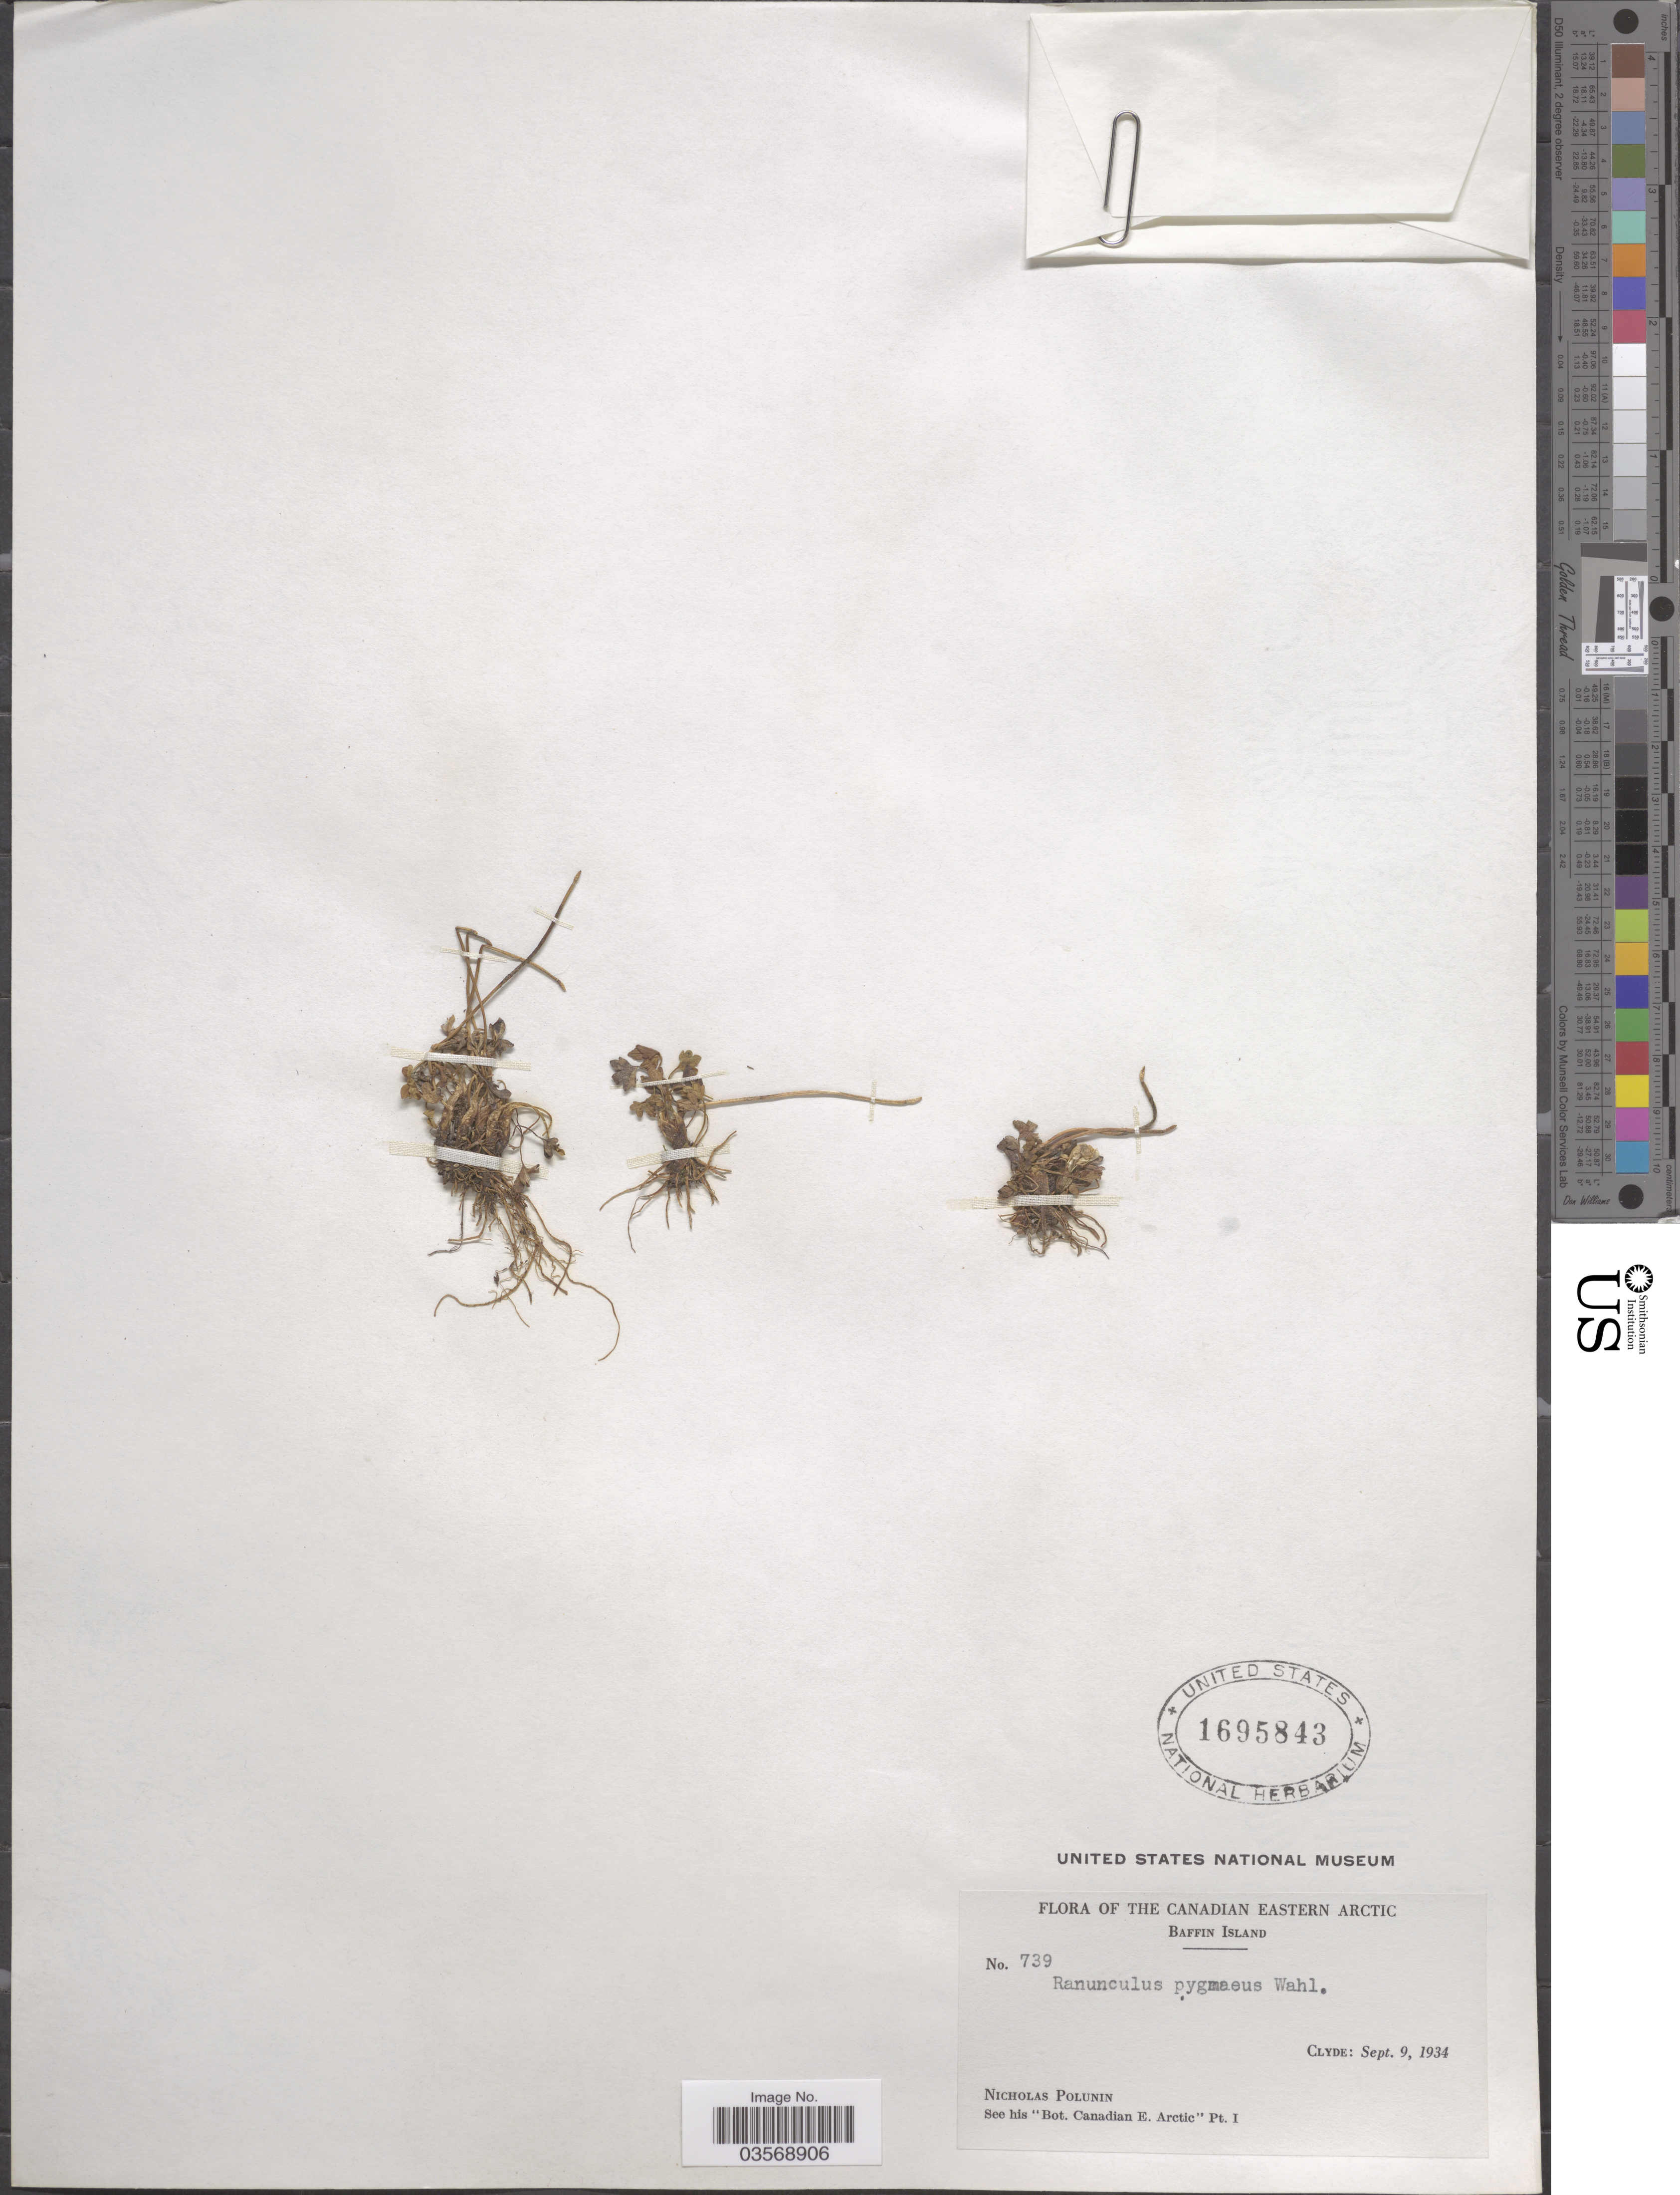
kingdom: Plantae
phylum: Tracheophyta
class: Magnoliopsida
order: Ranunculales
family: Ranunculaceae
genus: Ranunculus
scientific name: Ranunculus pygmaeus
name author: Wahlenb.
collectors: N. V. Polunin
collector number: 739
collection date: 1934-09-09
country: Canada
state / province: Nunavut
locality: The Canadian Eastern Arctic. Baffin Island. Clyde.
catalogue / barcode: US 1695843